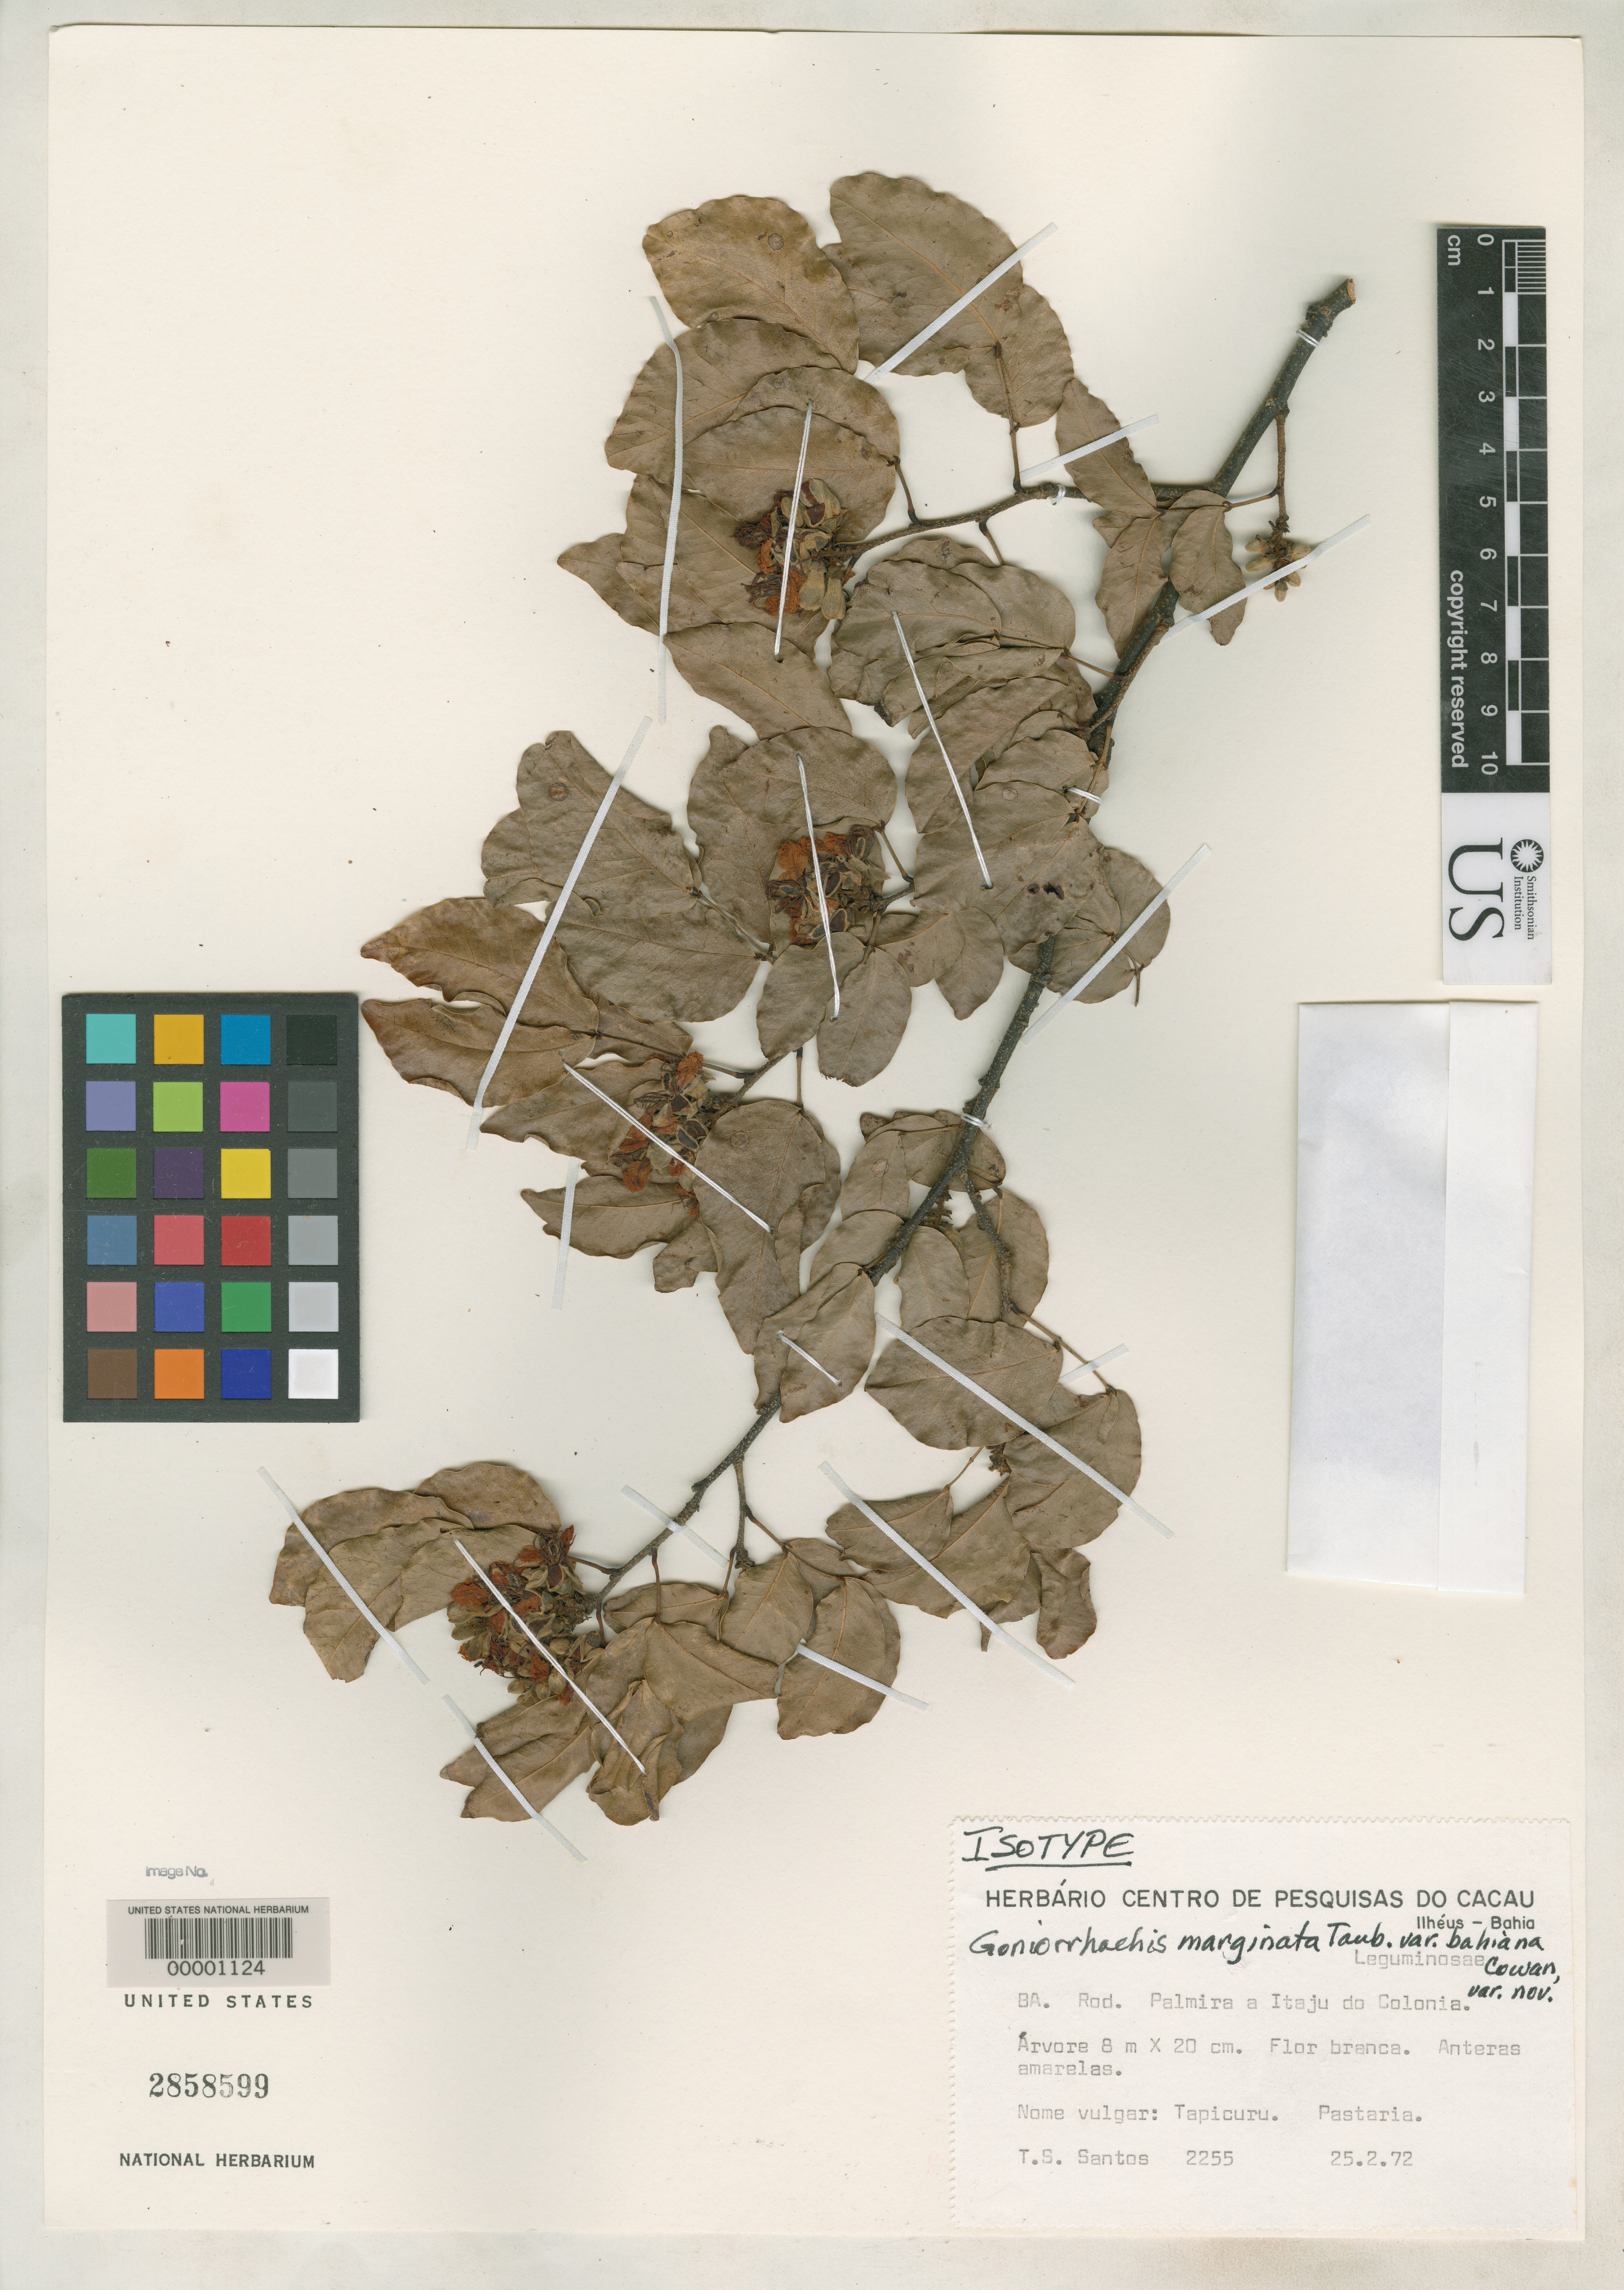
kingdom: Plantae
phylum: Tracheophyta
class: Magnoliopsida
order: Fabales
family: Fabaceae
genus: Goniorrhachis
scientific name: Goniorrhachis marginata var. bahiana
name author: R.S. Cowan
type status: Isosyntype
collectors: T. S. Santos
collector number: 2255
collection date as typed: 25 Feb 1972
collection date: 1972-02-25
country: Brazil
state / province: Bahia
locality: North of Esplanda city on road to Jaquera.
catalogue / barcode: US 2858599